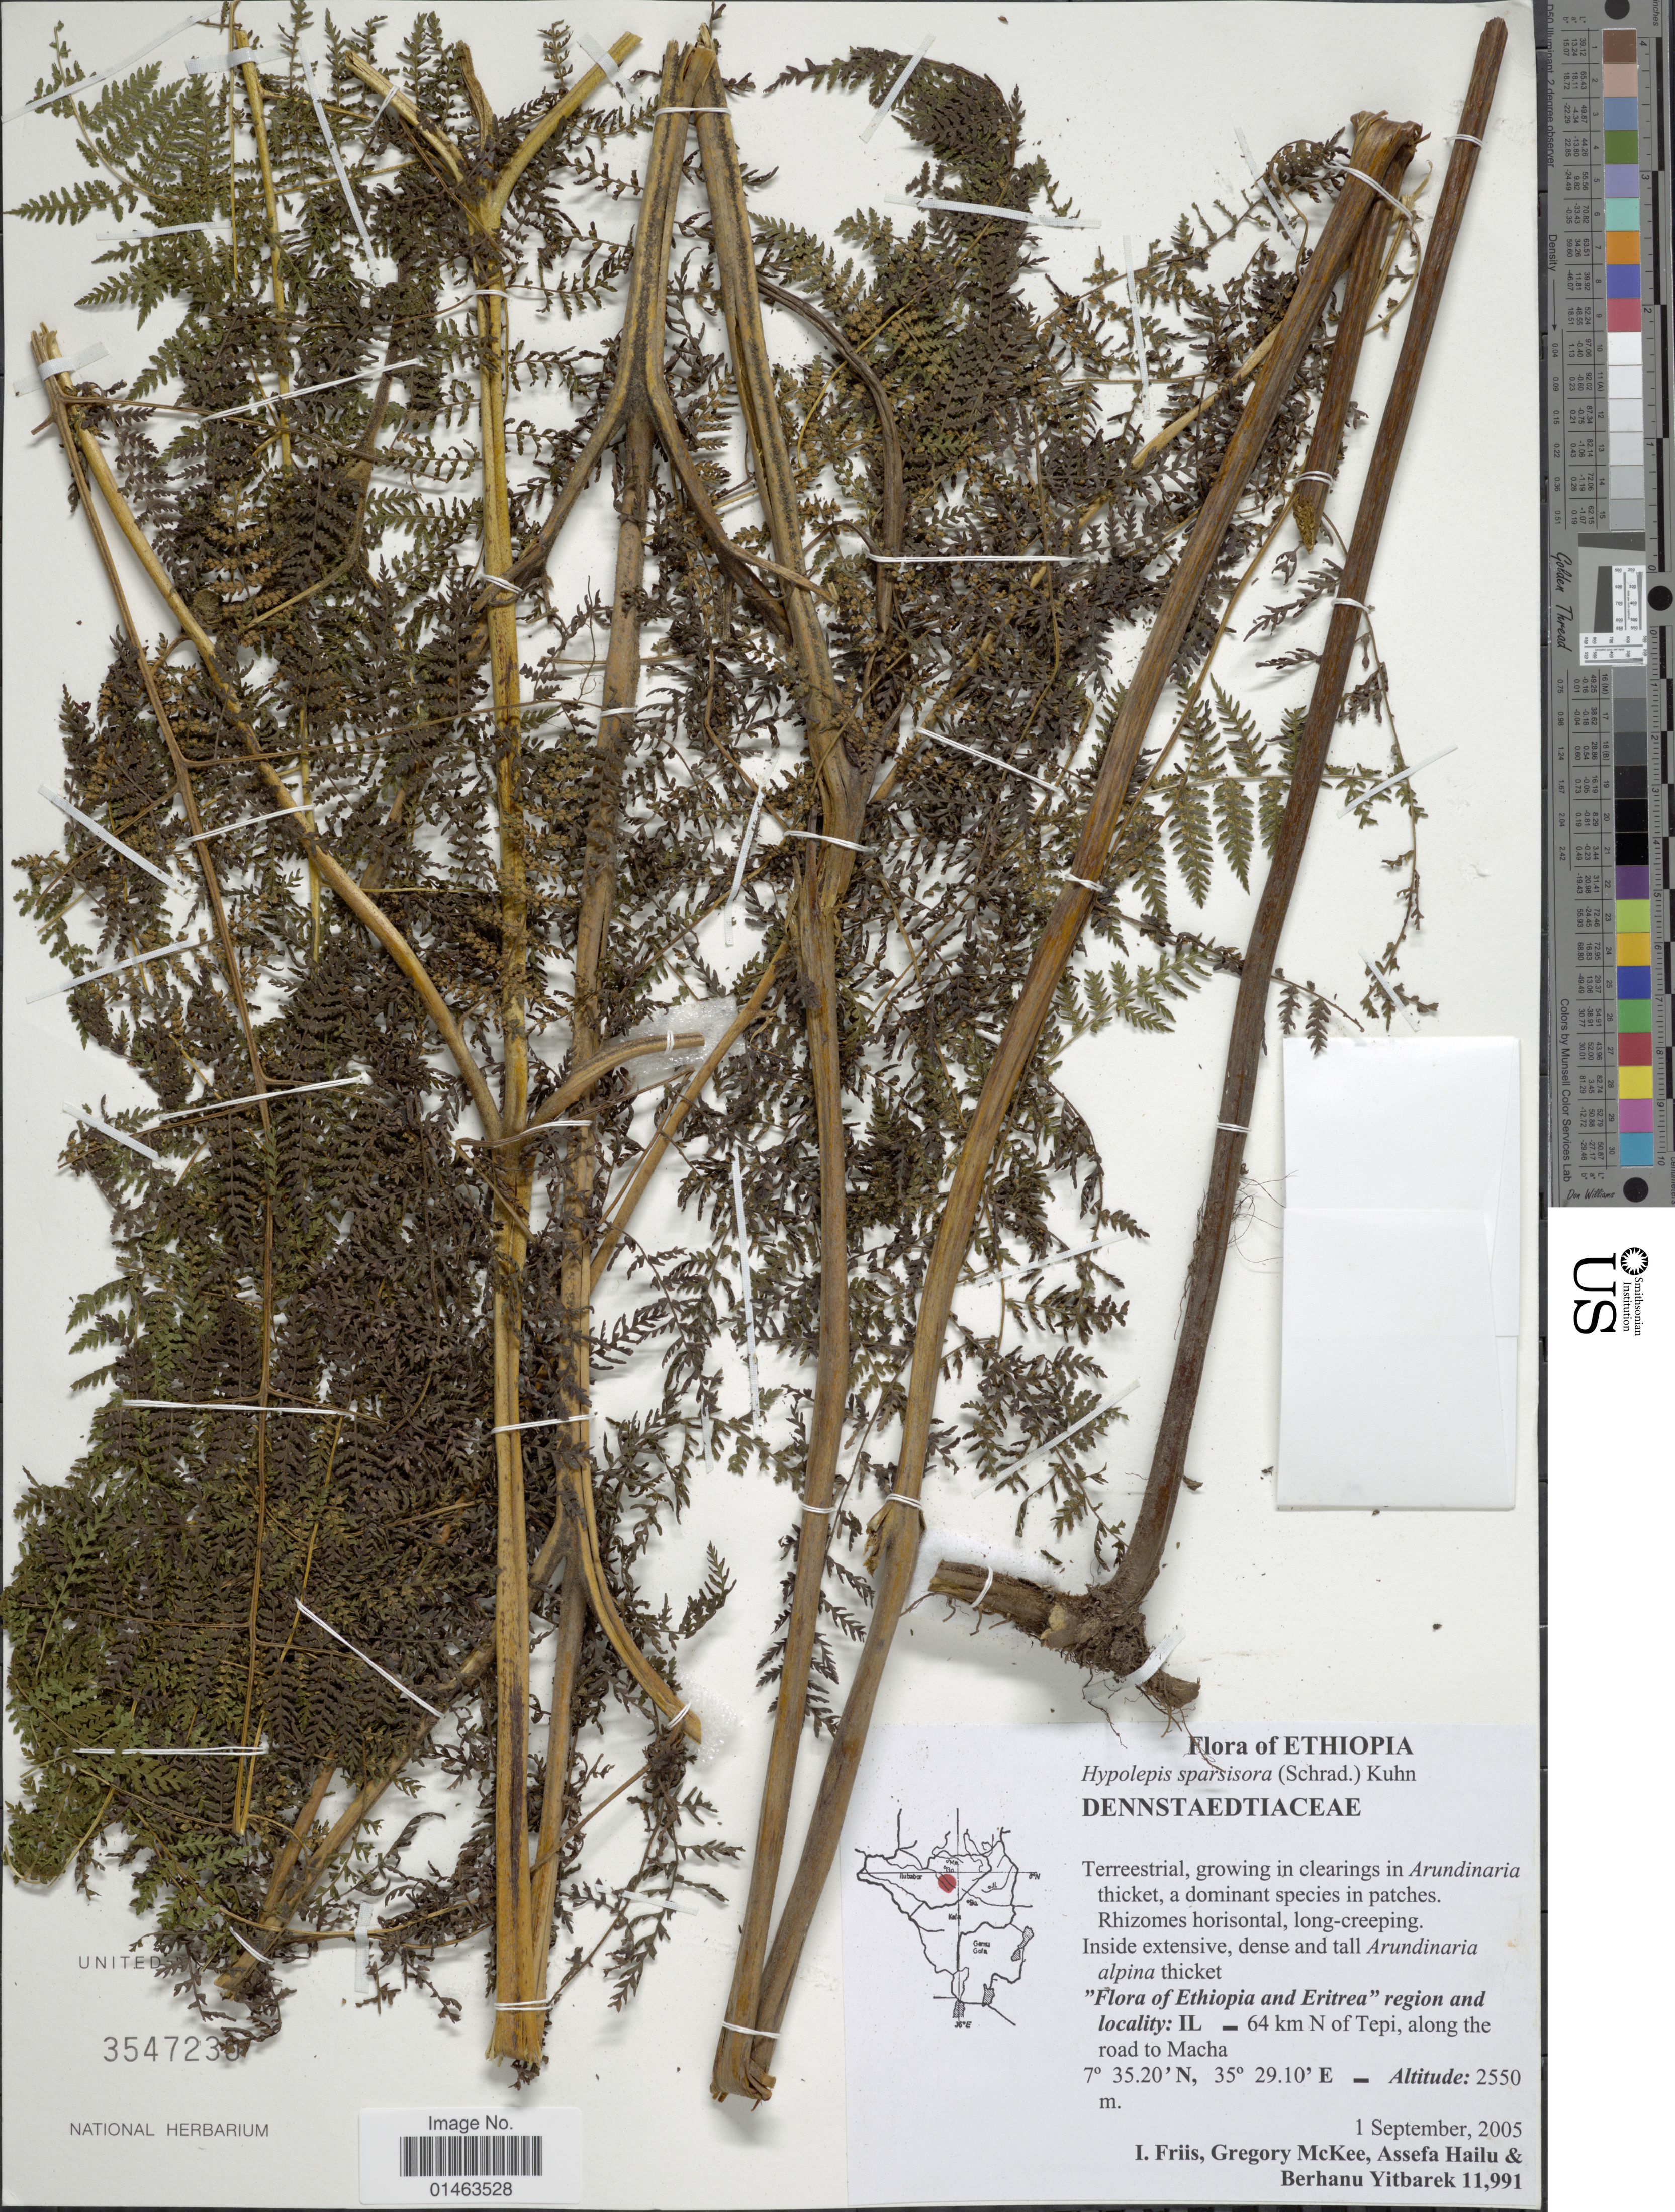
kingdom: Plantae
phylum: Tracheophyta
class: Polypodiopsida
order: Polypodiales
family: Dennstaedtiaceae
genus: Hypolepis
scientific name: Hypolepis sparsisora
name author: (Schrad.) Kuhn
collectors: I. Friis, G. S. McKee, A. Hailu & B. Yitbarek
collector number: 11991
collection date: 2005-09-01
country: Ethiopia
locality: Ethiopia and Eritrea region and locality: IL - 64 km N of Tepi, along the road to Macha.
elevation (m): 2550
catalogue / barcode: US 354723